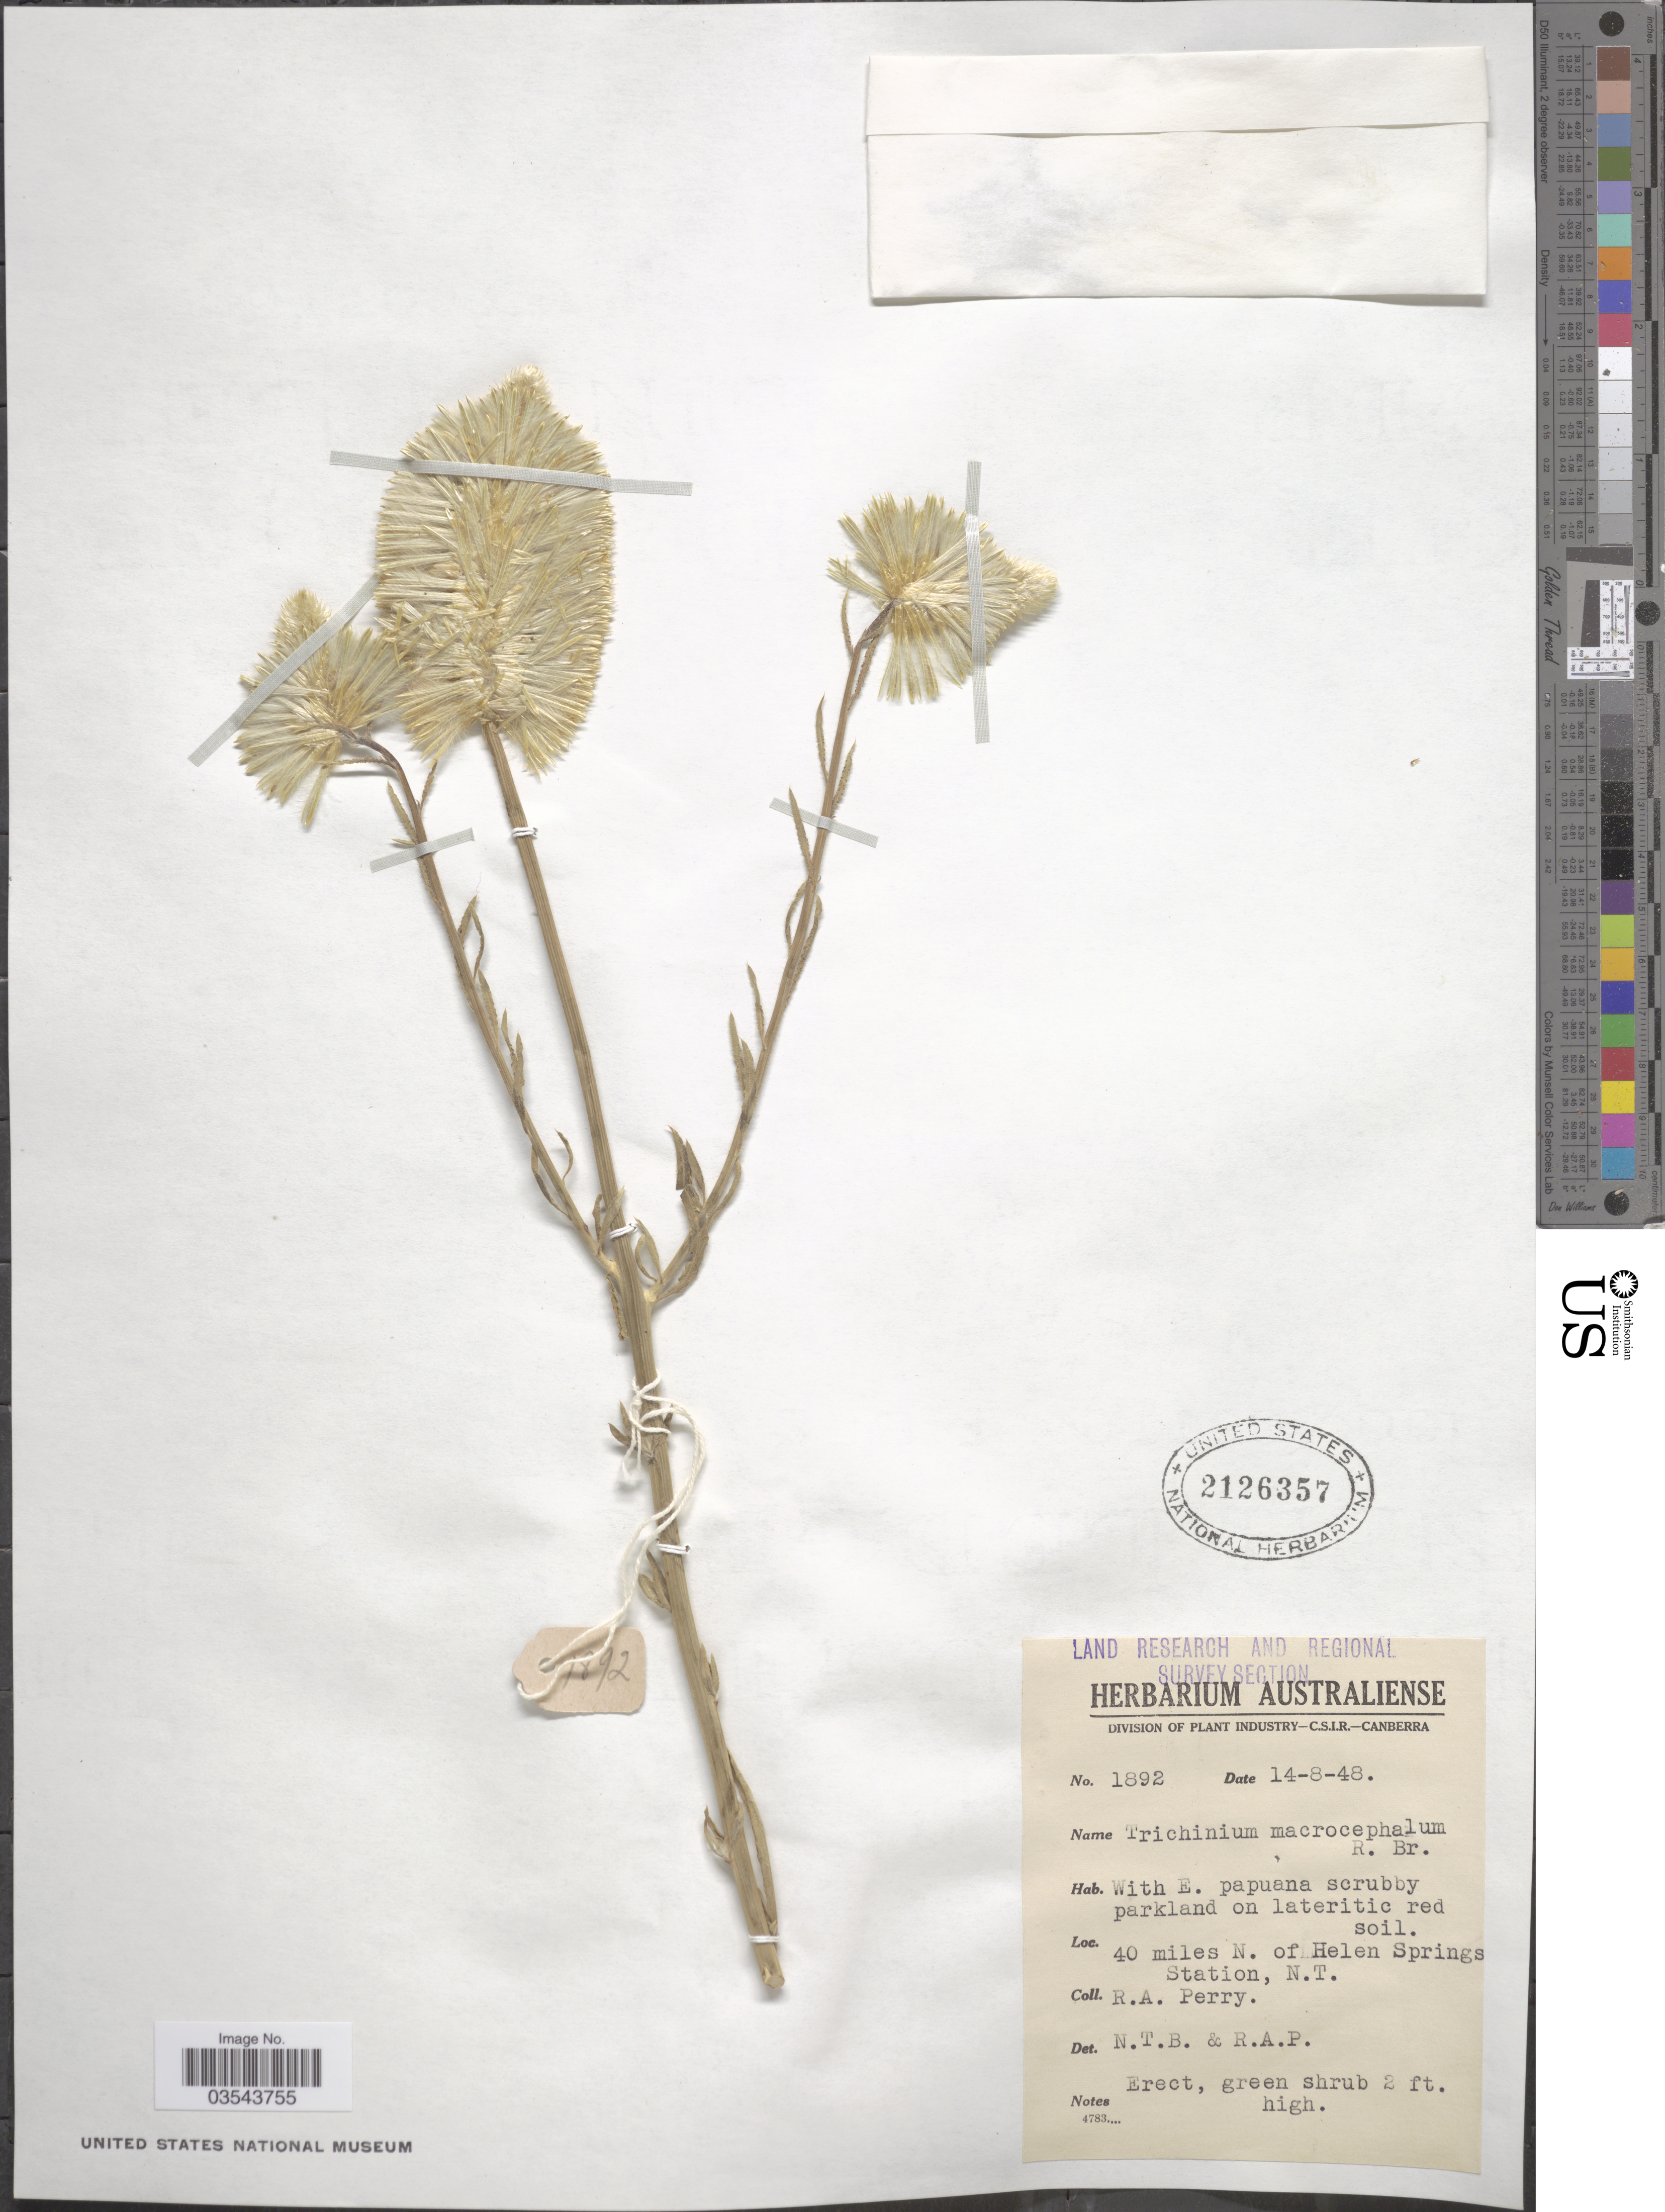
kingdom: Plantae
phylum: Tracheophyta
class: Magnoliopsida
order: Caryophyllales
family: Amaranthaceae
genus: Ptilotus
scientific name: Ptilotus macrocephalus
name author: (R. Br.) Poir.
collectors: Perry, R. A.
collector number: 1892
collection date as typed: Transcribed d/m/y: 14/8/48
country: Australia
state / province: Northern Territory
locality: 40 miles N. of Helen Springs Station, N.T.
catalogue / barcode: US 2126357